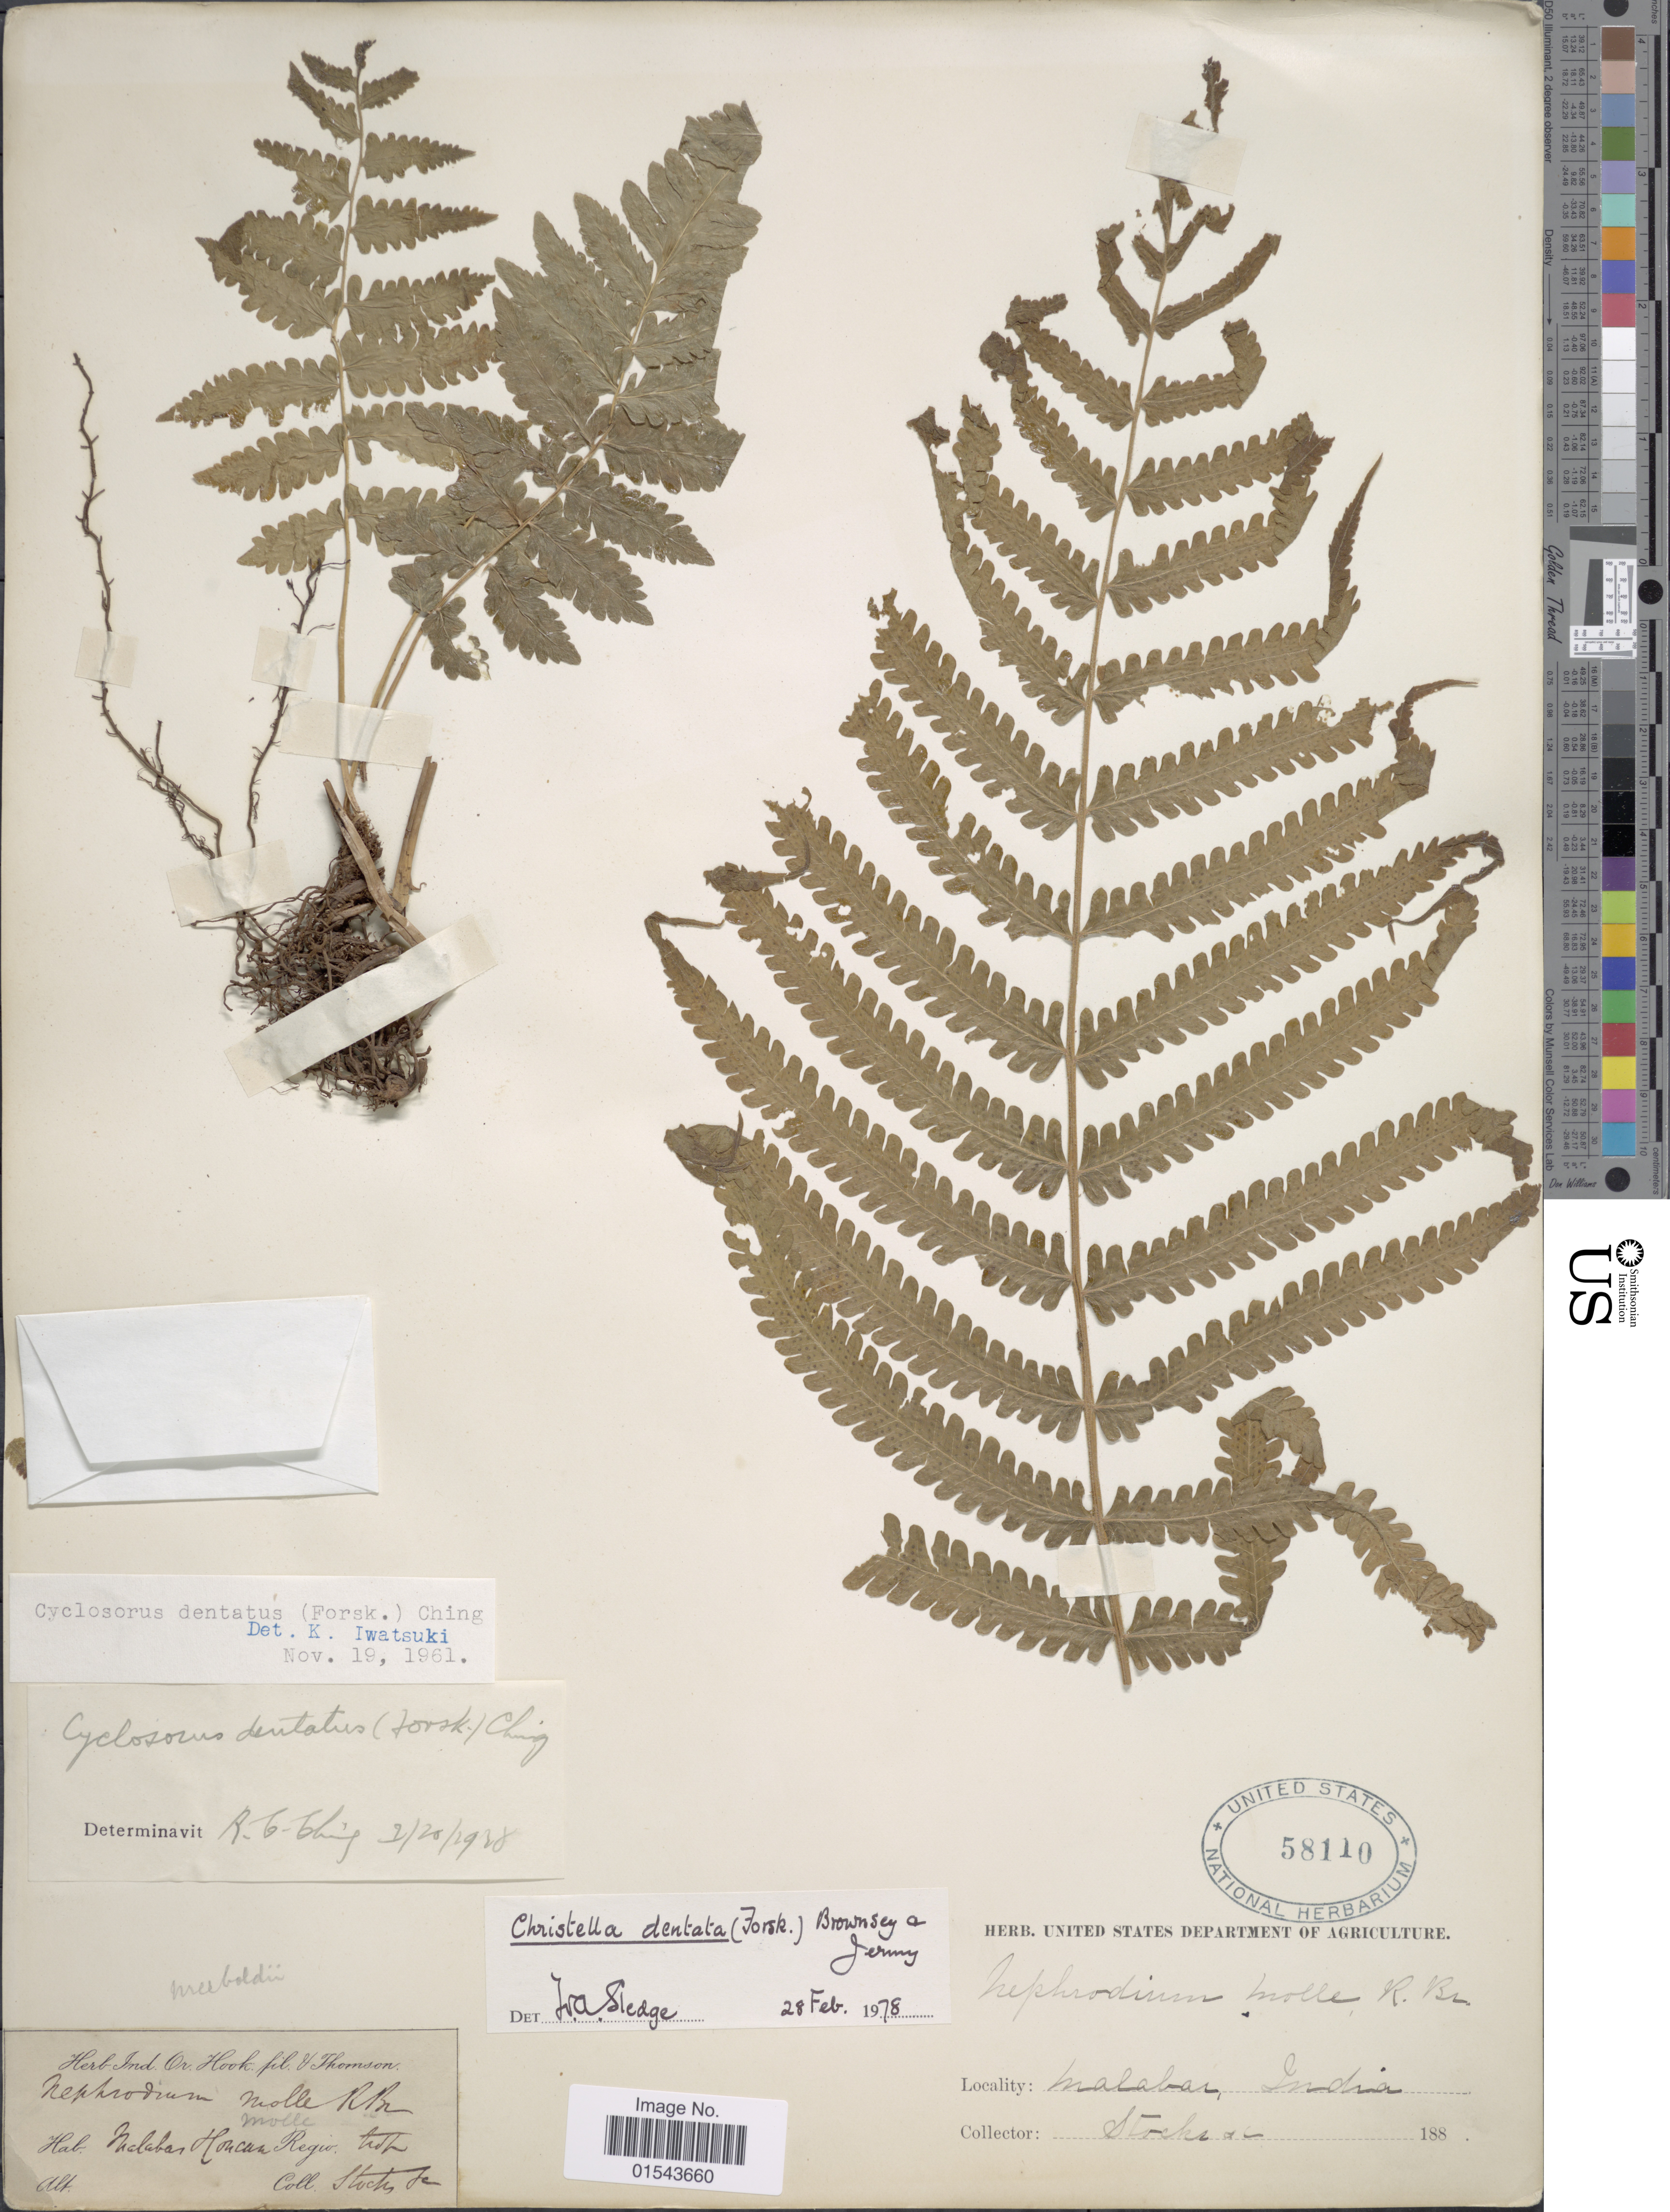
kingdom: Plantae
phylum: Tracheophyta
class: Polypodiopsida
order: Polypodiales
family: Thelypteridaceae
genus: Christella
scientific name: Christella dentata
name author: (Forssk.) Brownsey & Jermy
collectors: H. Stock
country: India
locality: Malabar, Honcan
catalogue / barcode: US 58110